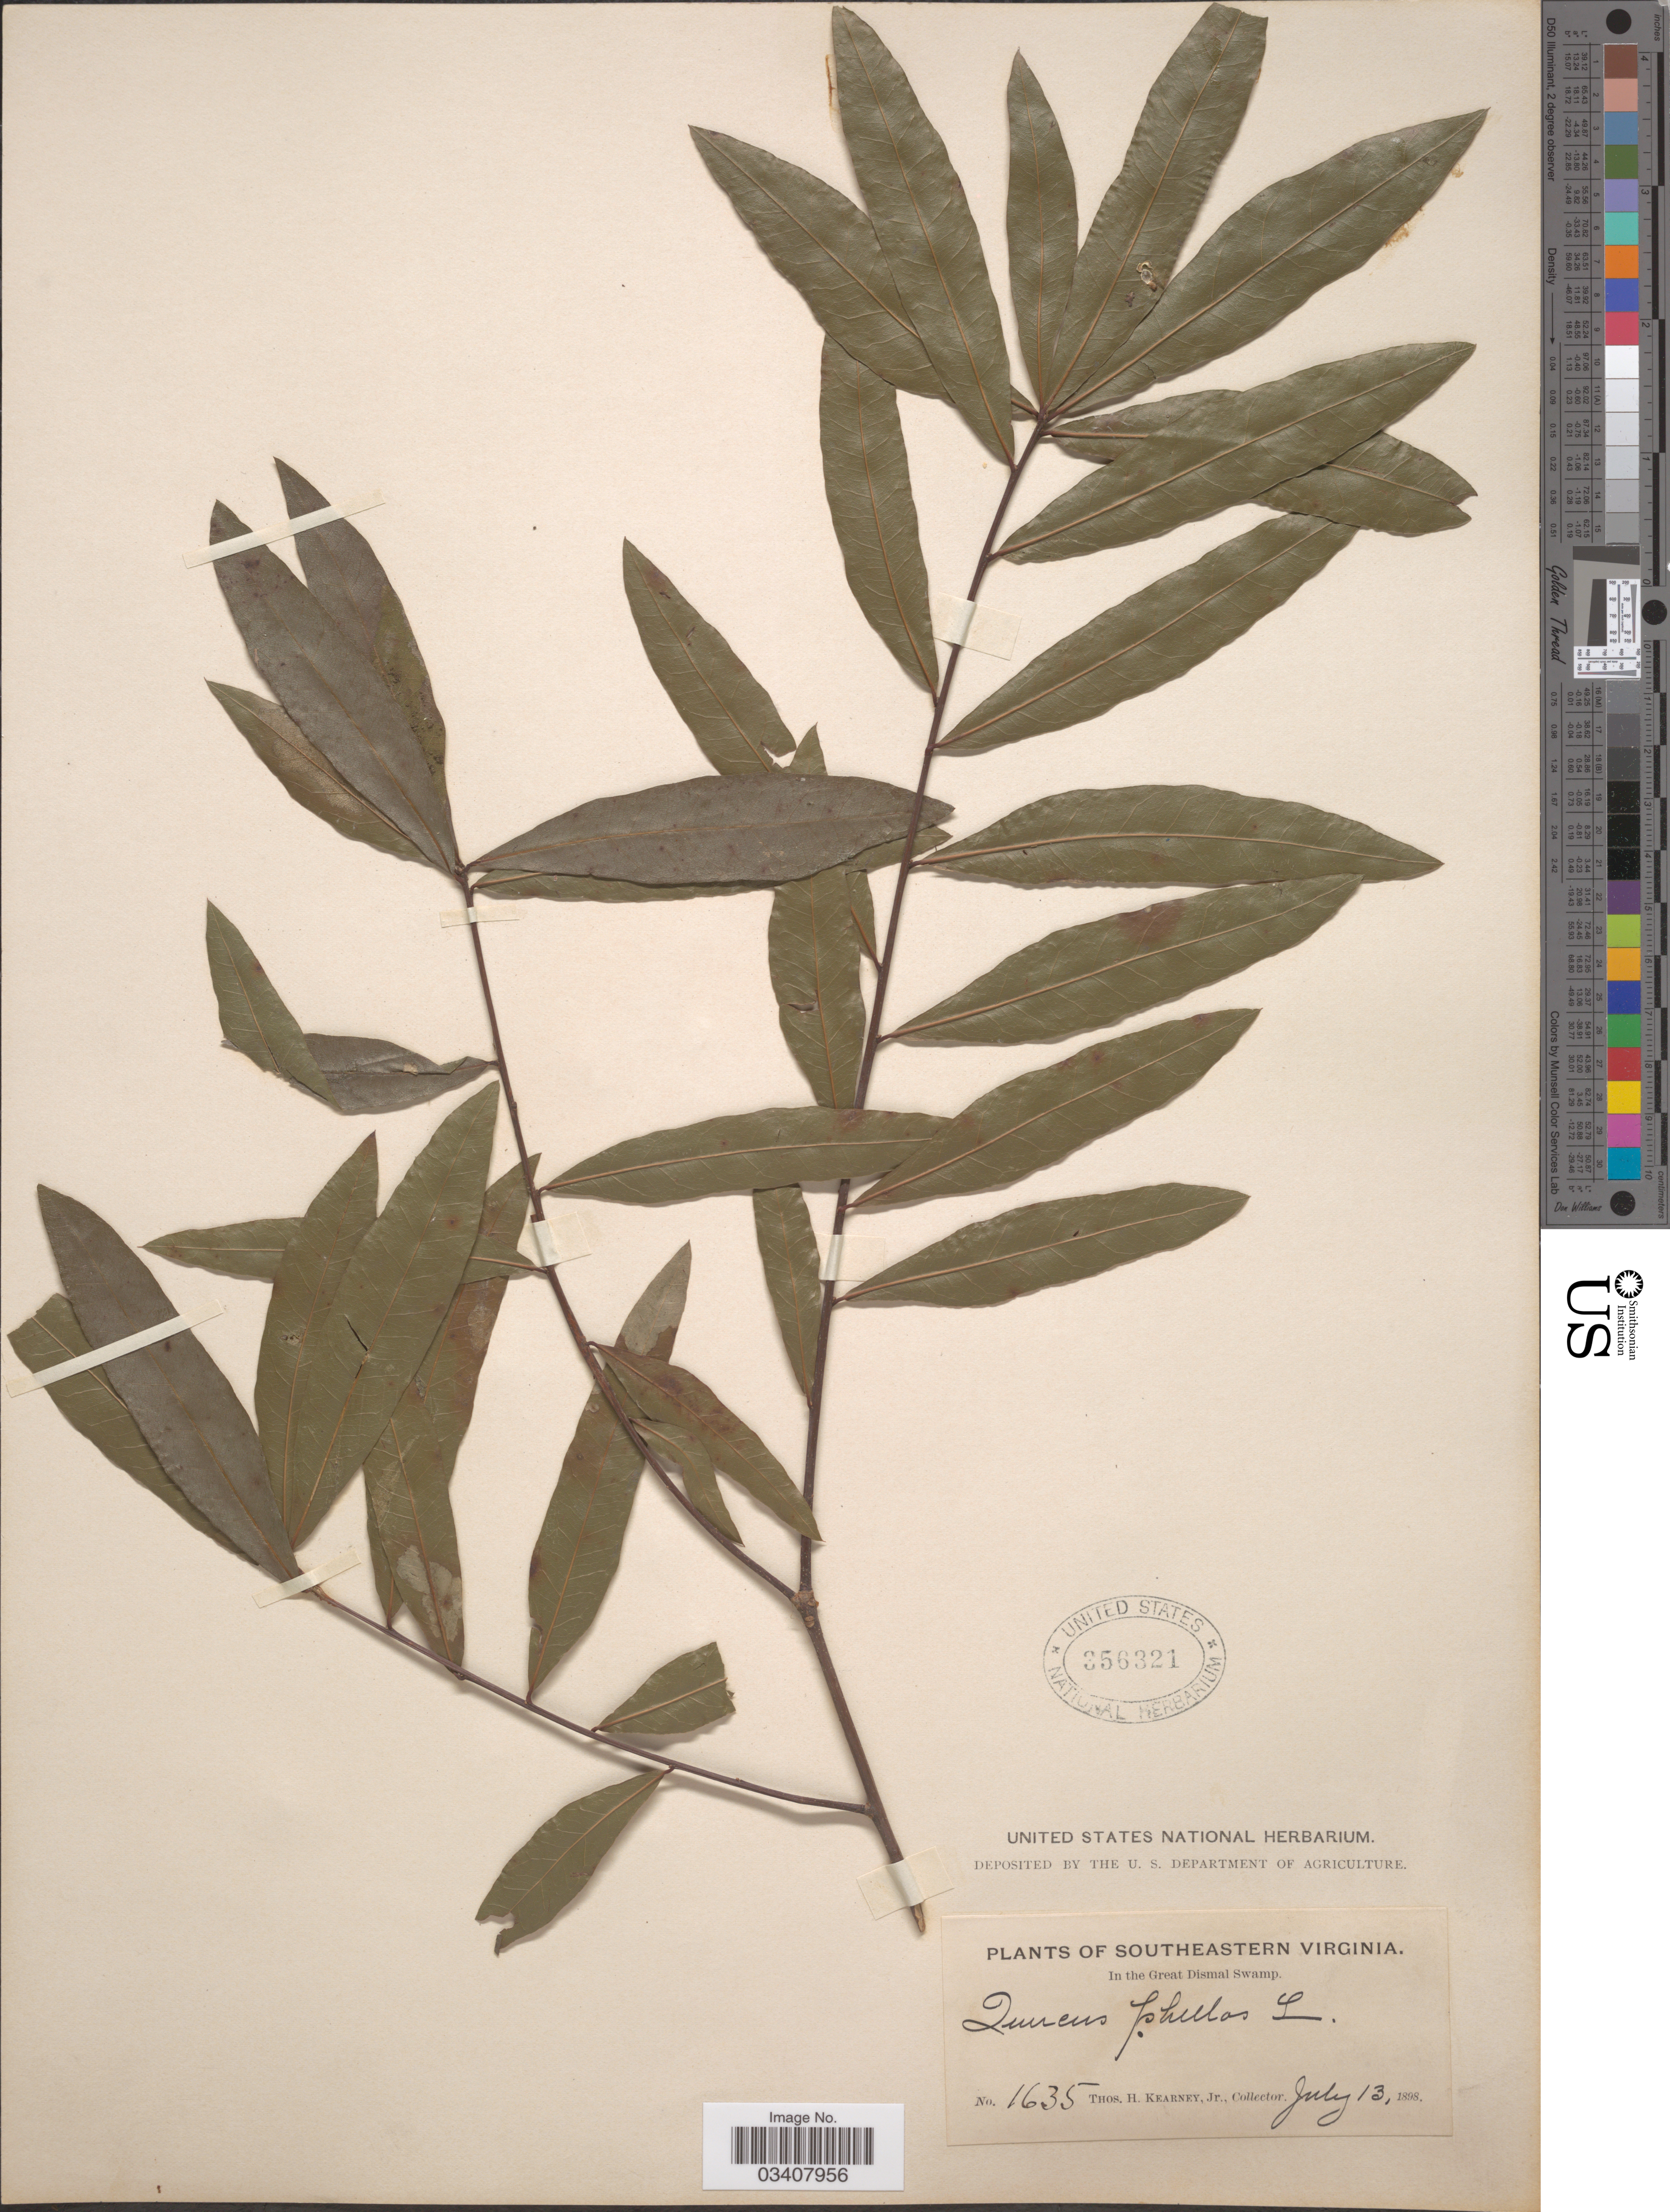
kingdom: Plantae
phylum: Tracheophyta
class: Magnoliopsida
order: Fagales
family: Fagaceae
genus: Quercus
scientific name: Quercus phellos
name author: L.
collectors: T. H. Kearney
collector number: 1635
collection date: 1898-07-13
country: United States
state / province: Virginia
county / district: City of Chesapeake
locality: Southeastern Virginia. In the Great Dismal Swamp.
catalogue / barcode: US 356321